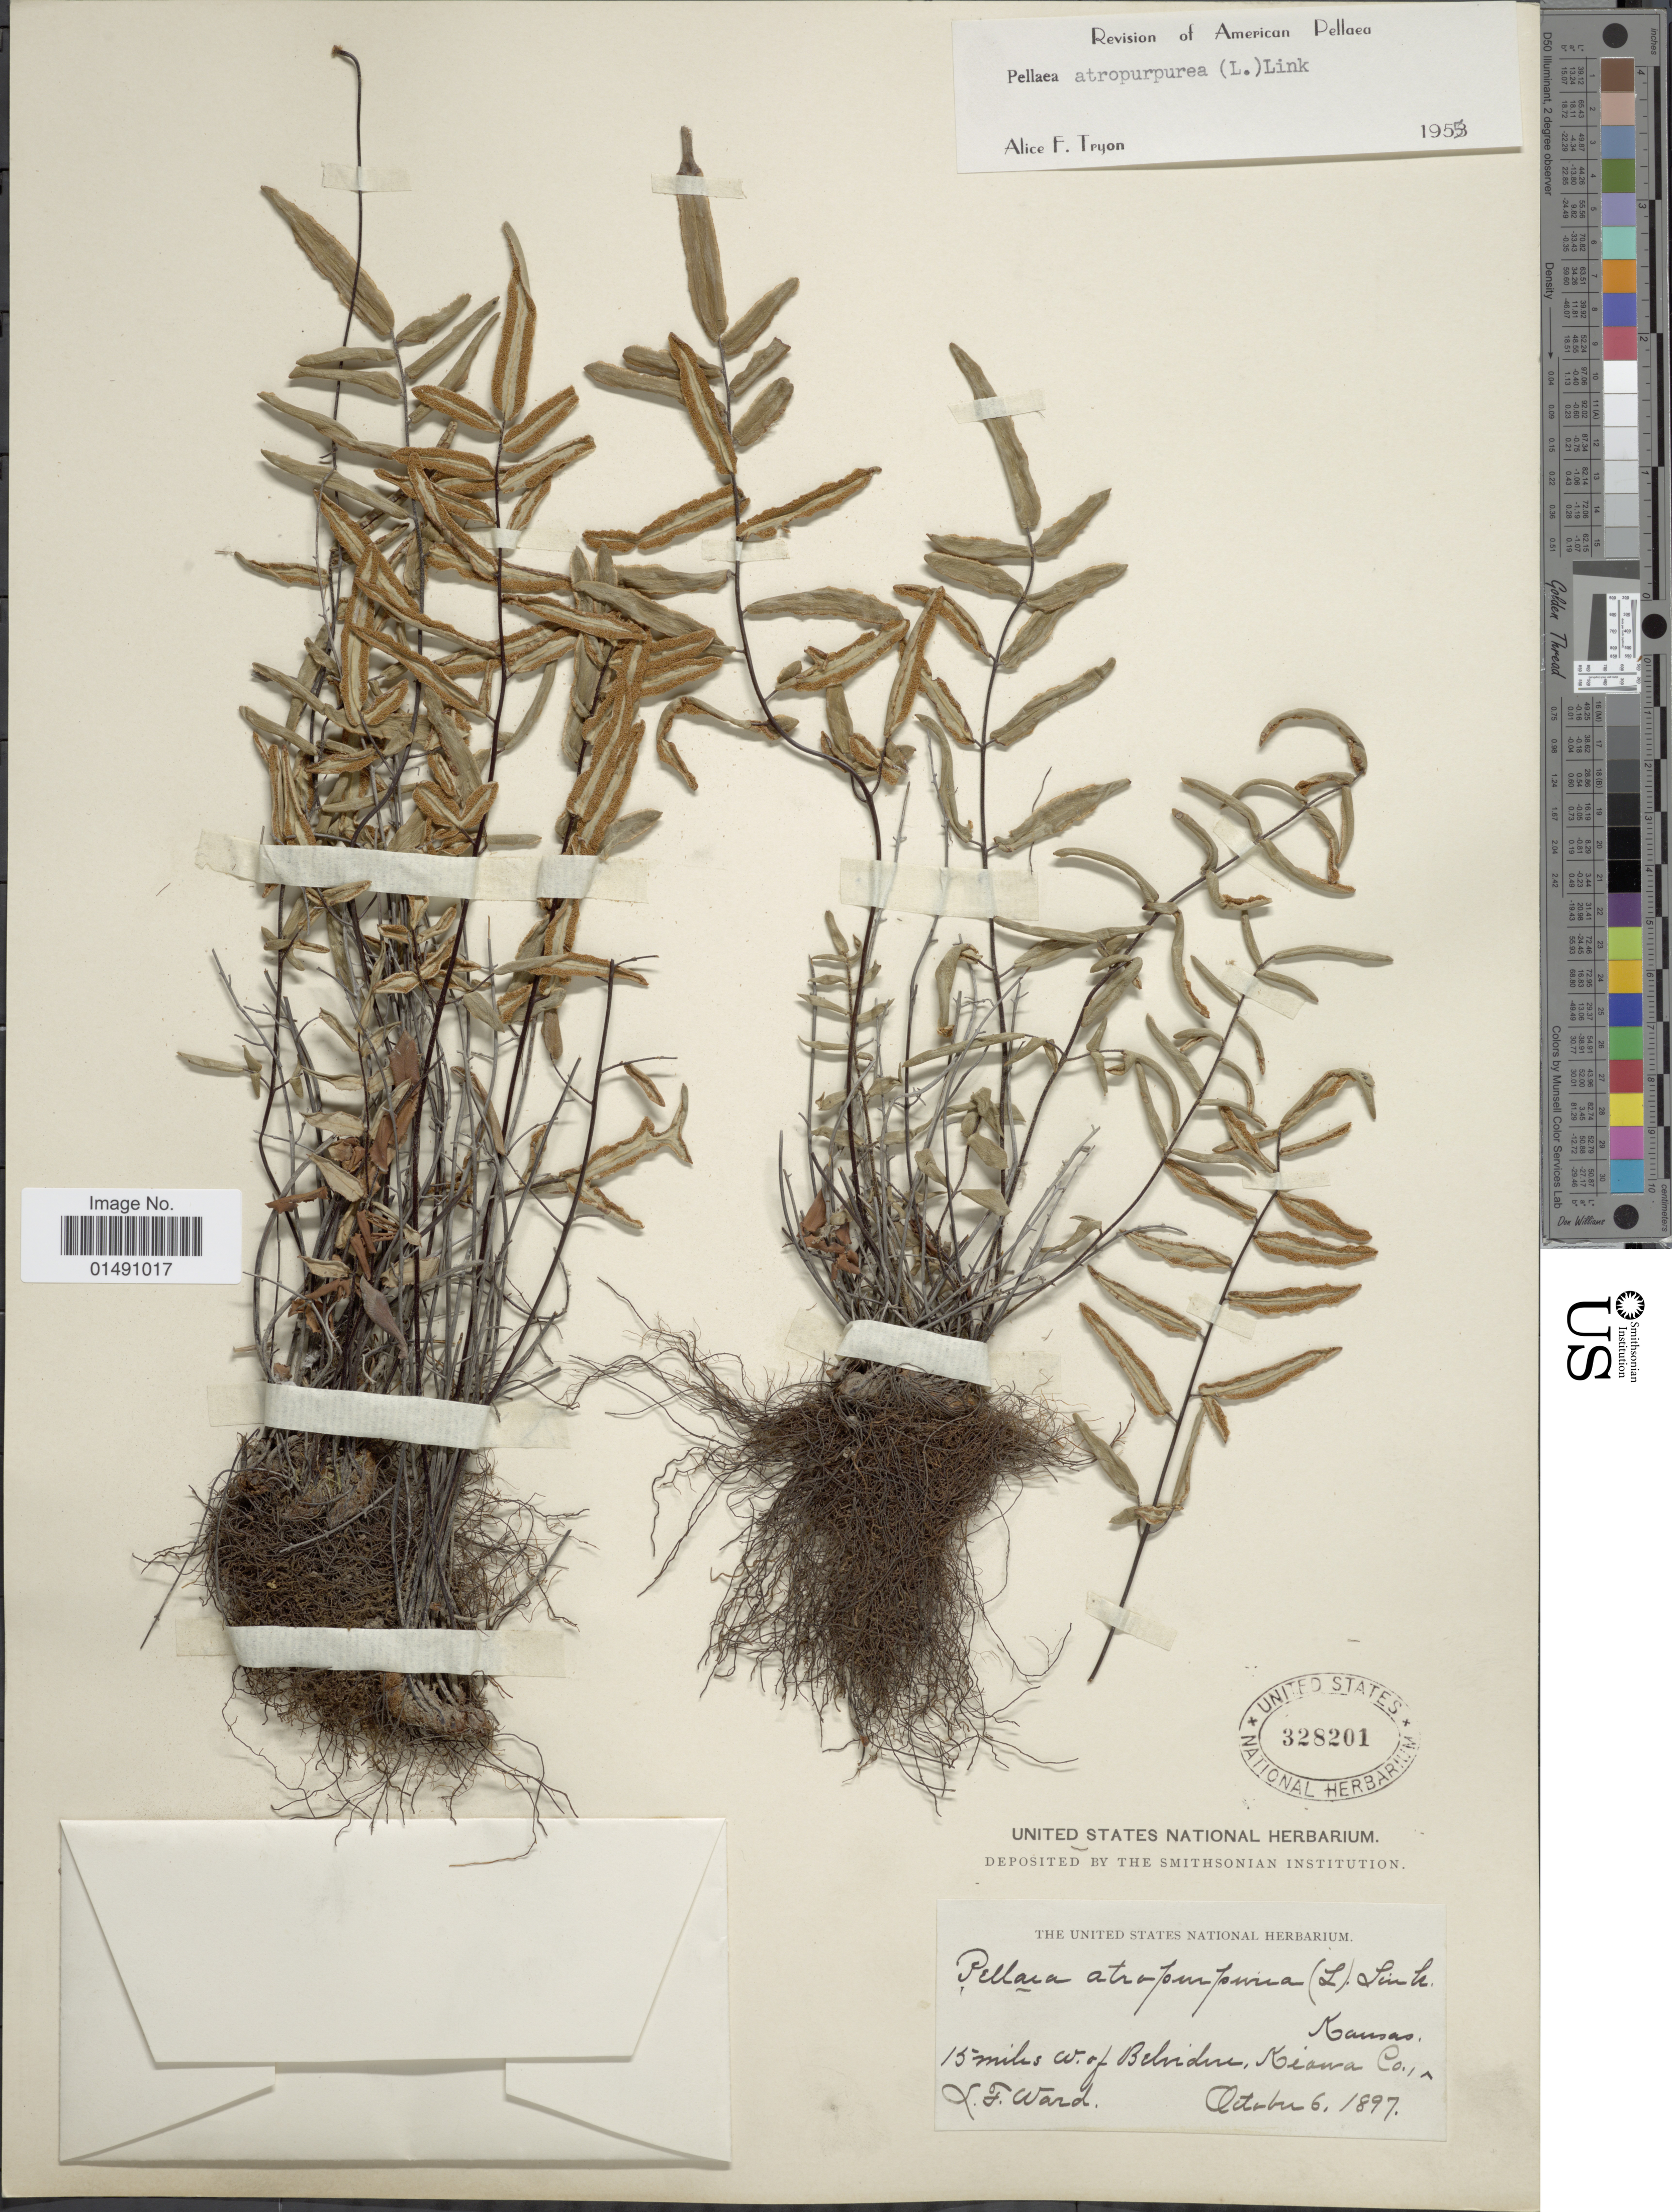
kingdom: Plantae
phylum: Tracheophyta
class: Polypodiopsida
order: Polypodiales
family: Pteridaceae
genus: Pellaea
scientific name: Pellaea atropurpurea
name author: (L.) Link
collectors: L. Ward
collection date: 1897-10-06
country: United States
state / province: Kansas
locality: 15 miles W. of Belvidne, Kiawa Co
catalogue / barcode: US 328201